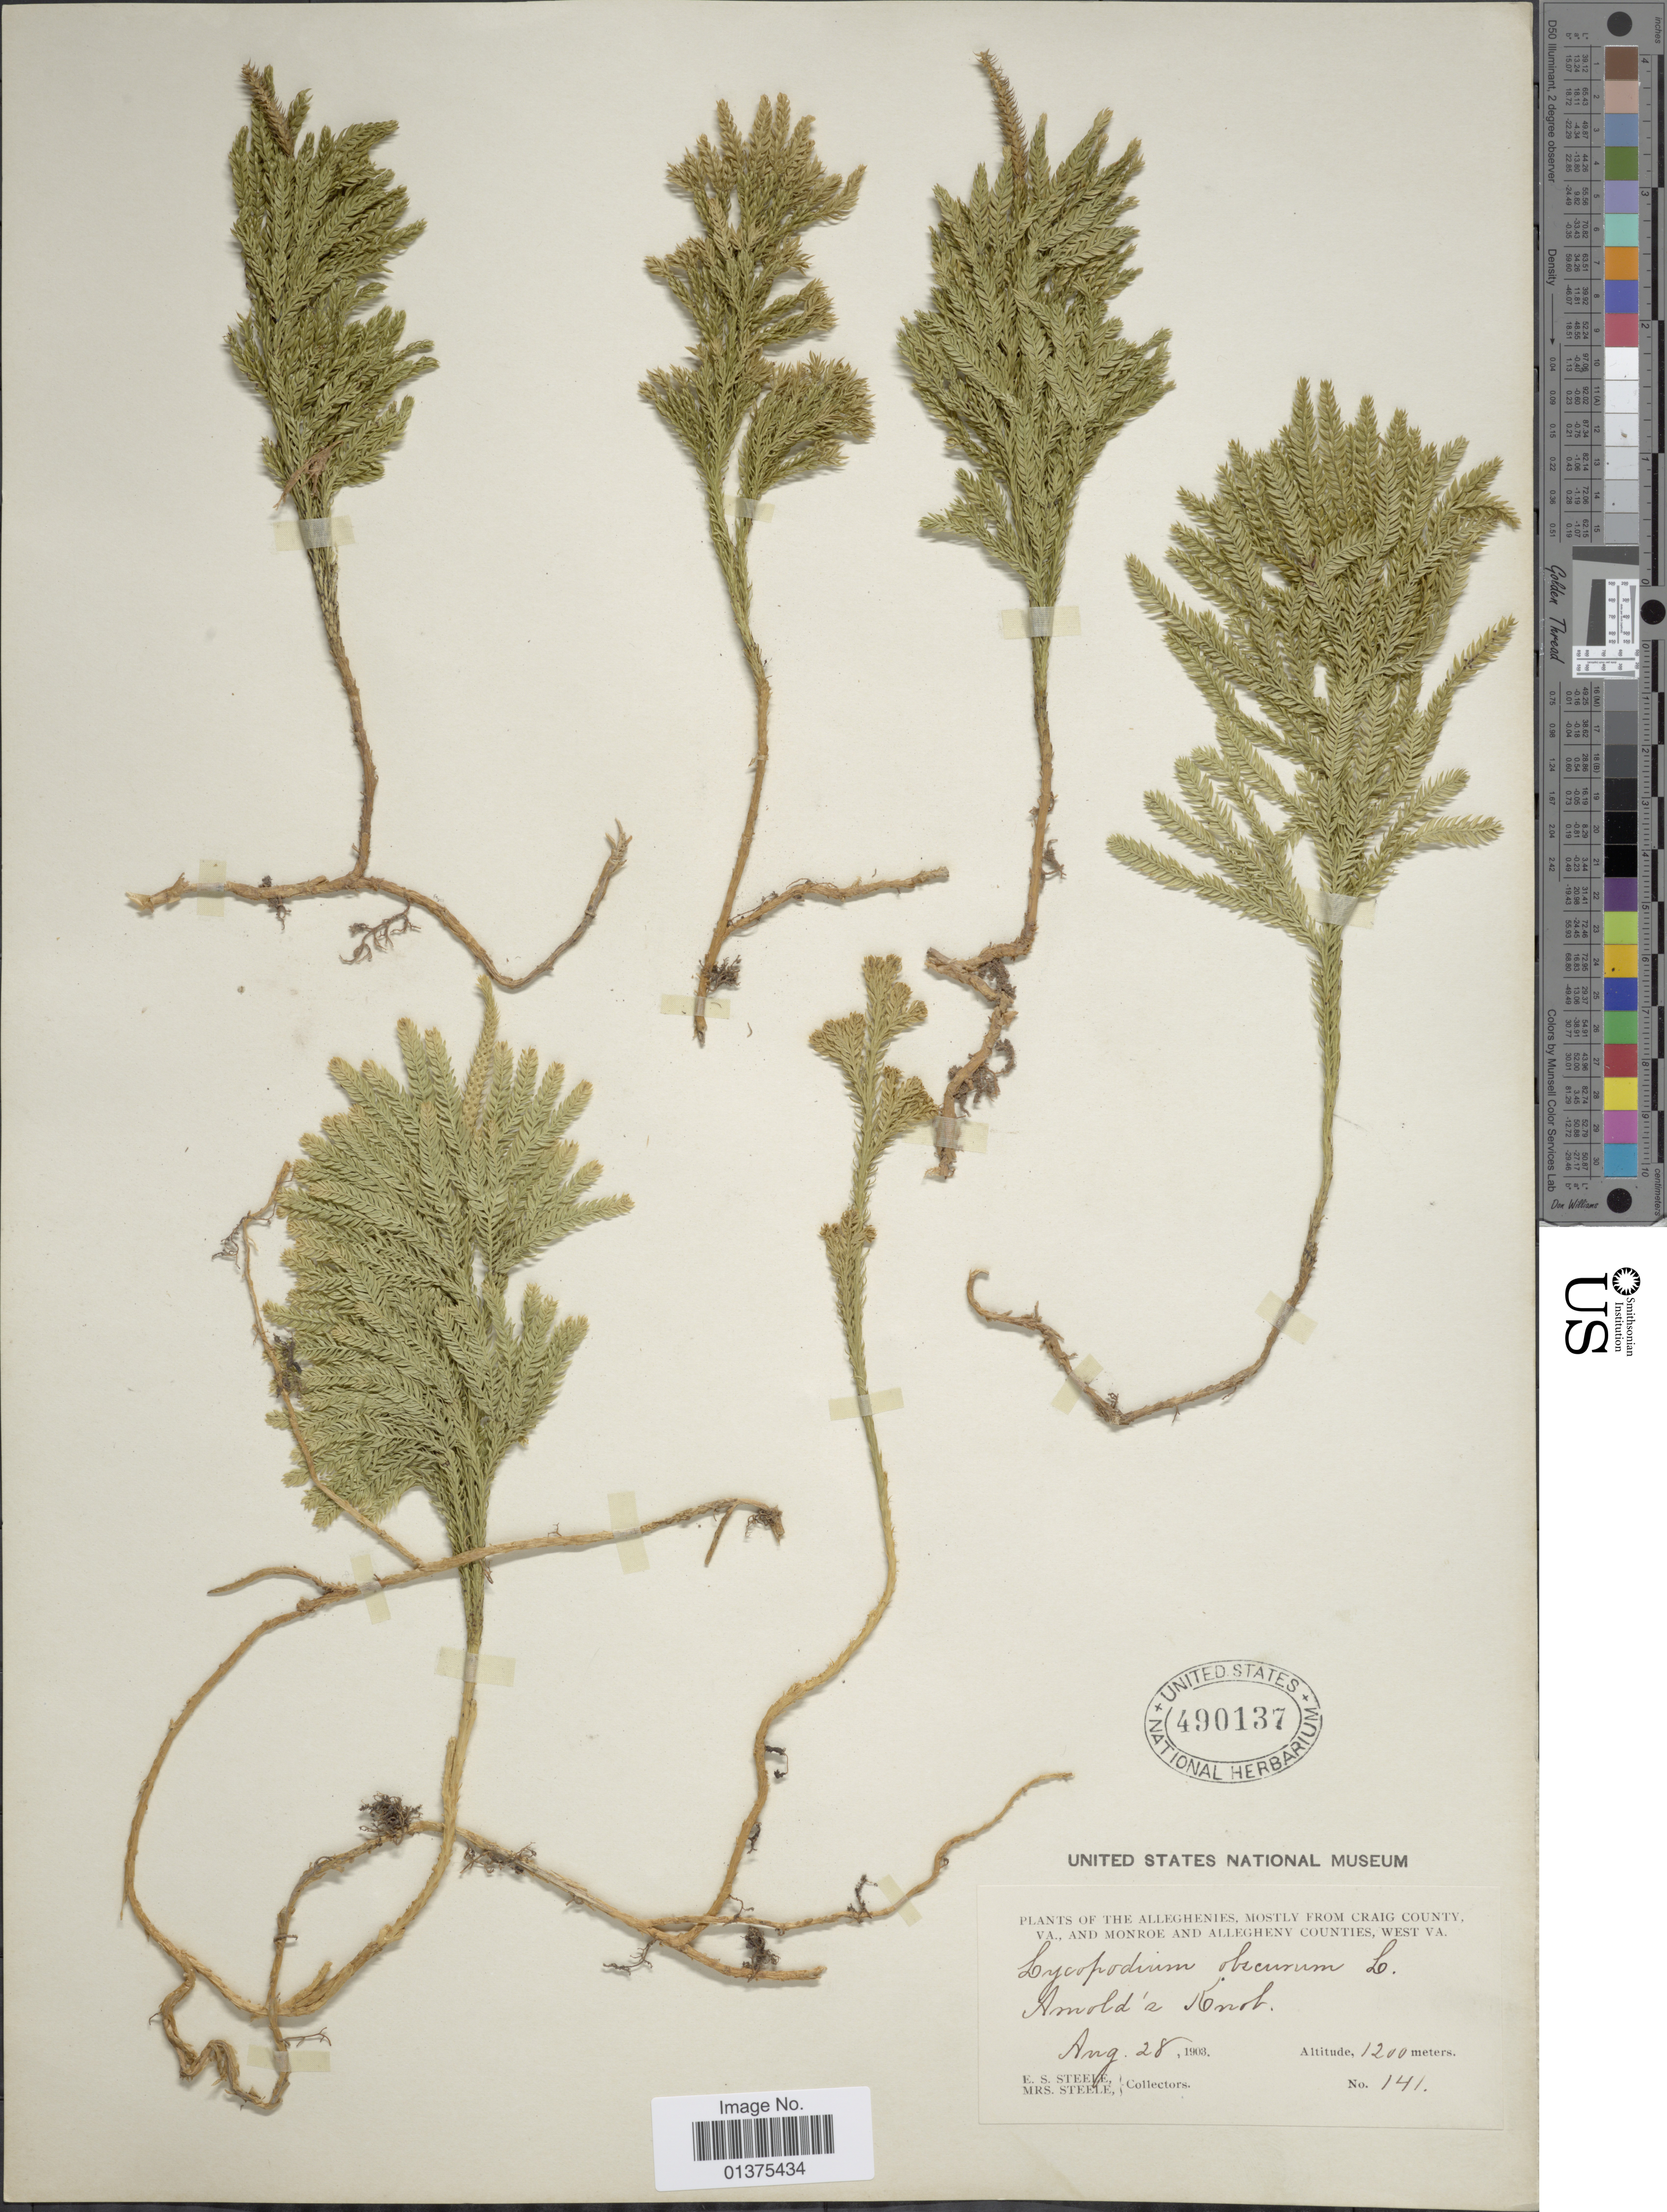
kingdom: Plantae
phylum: Tracheophyta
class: Lycopodiopsida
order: Lycopodiales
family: Lycopodiaceae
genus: Dendrolycopodium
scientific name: Dendrolycopodium obscurum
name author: (L.) A. Haines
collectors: E. Steele & Mrs. E. S. Steele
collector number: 141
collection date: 1903-08-28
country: United States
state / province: Virginia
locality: The Alleghenies, mostly from Craig County, Va and Monroe and Allegheny Counties, West VA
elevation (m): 1200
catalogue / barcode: US 490137